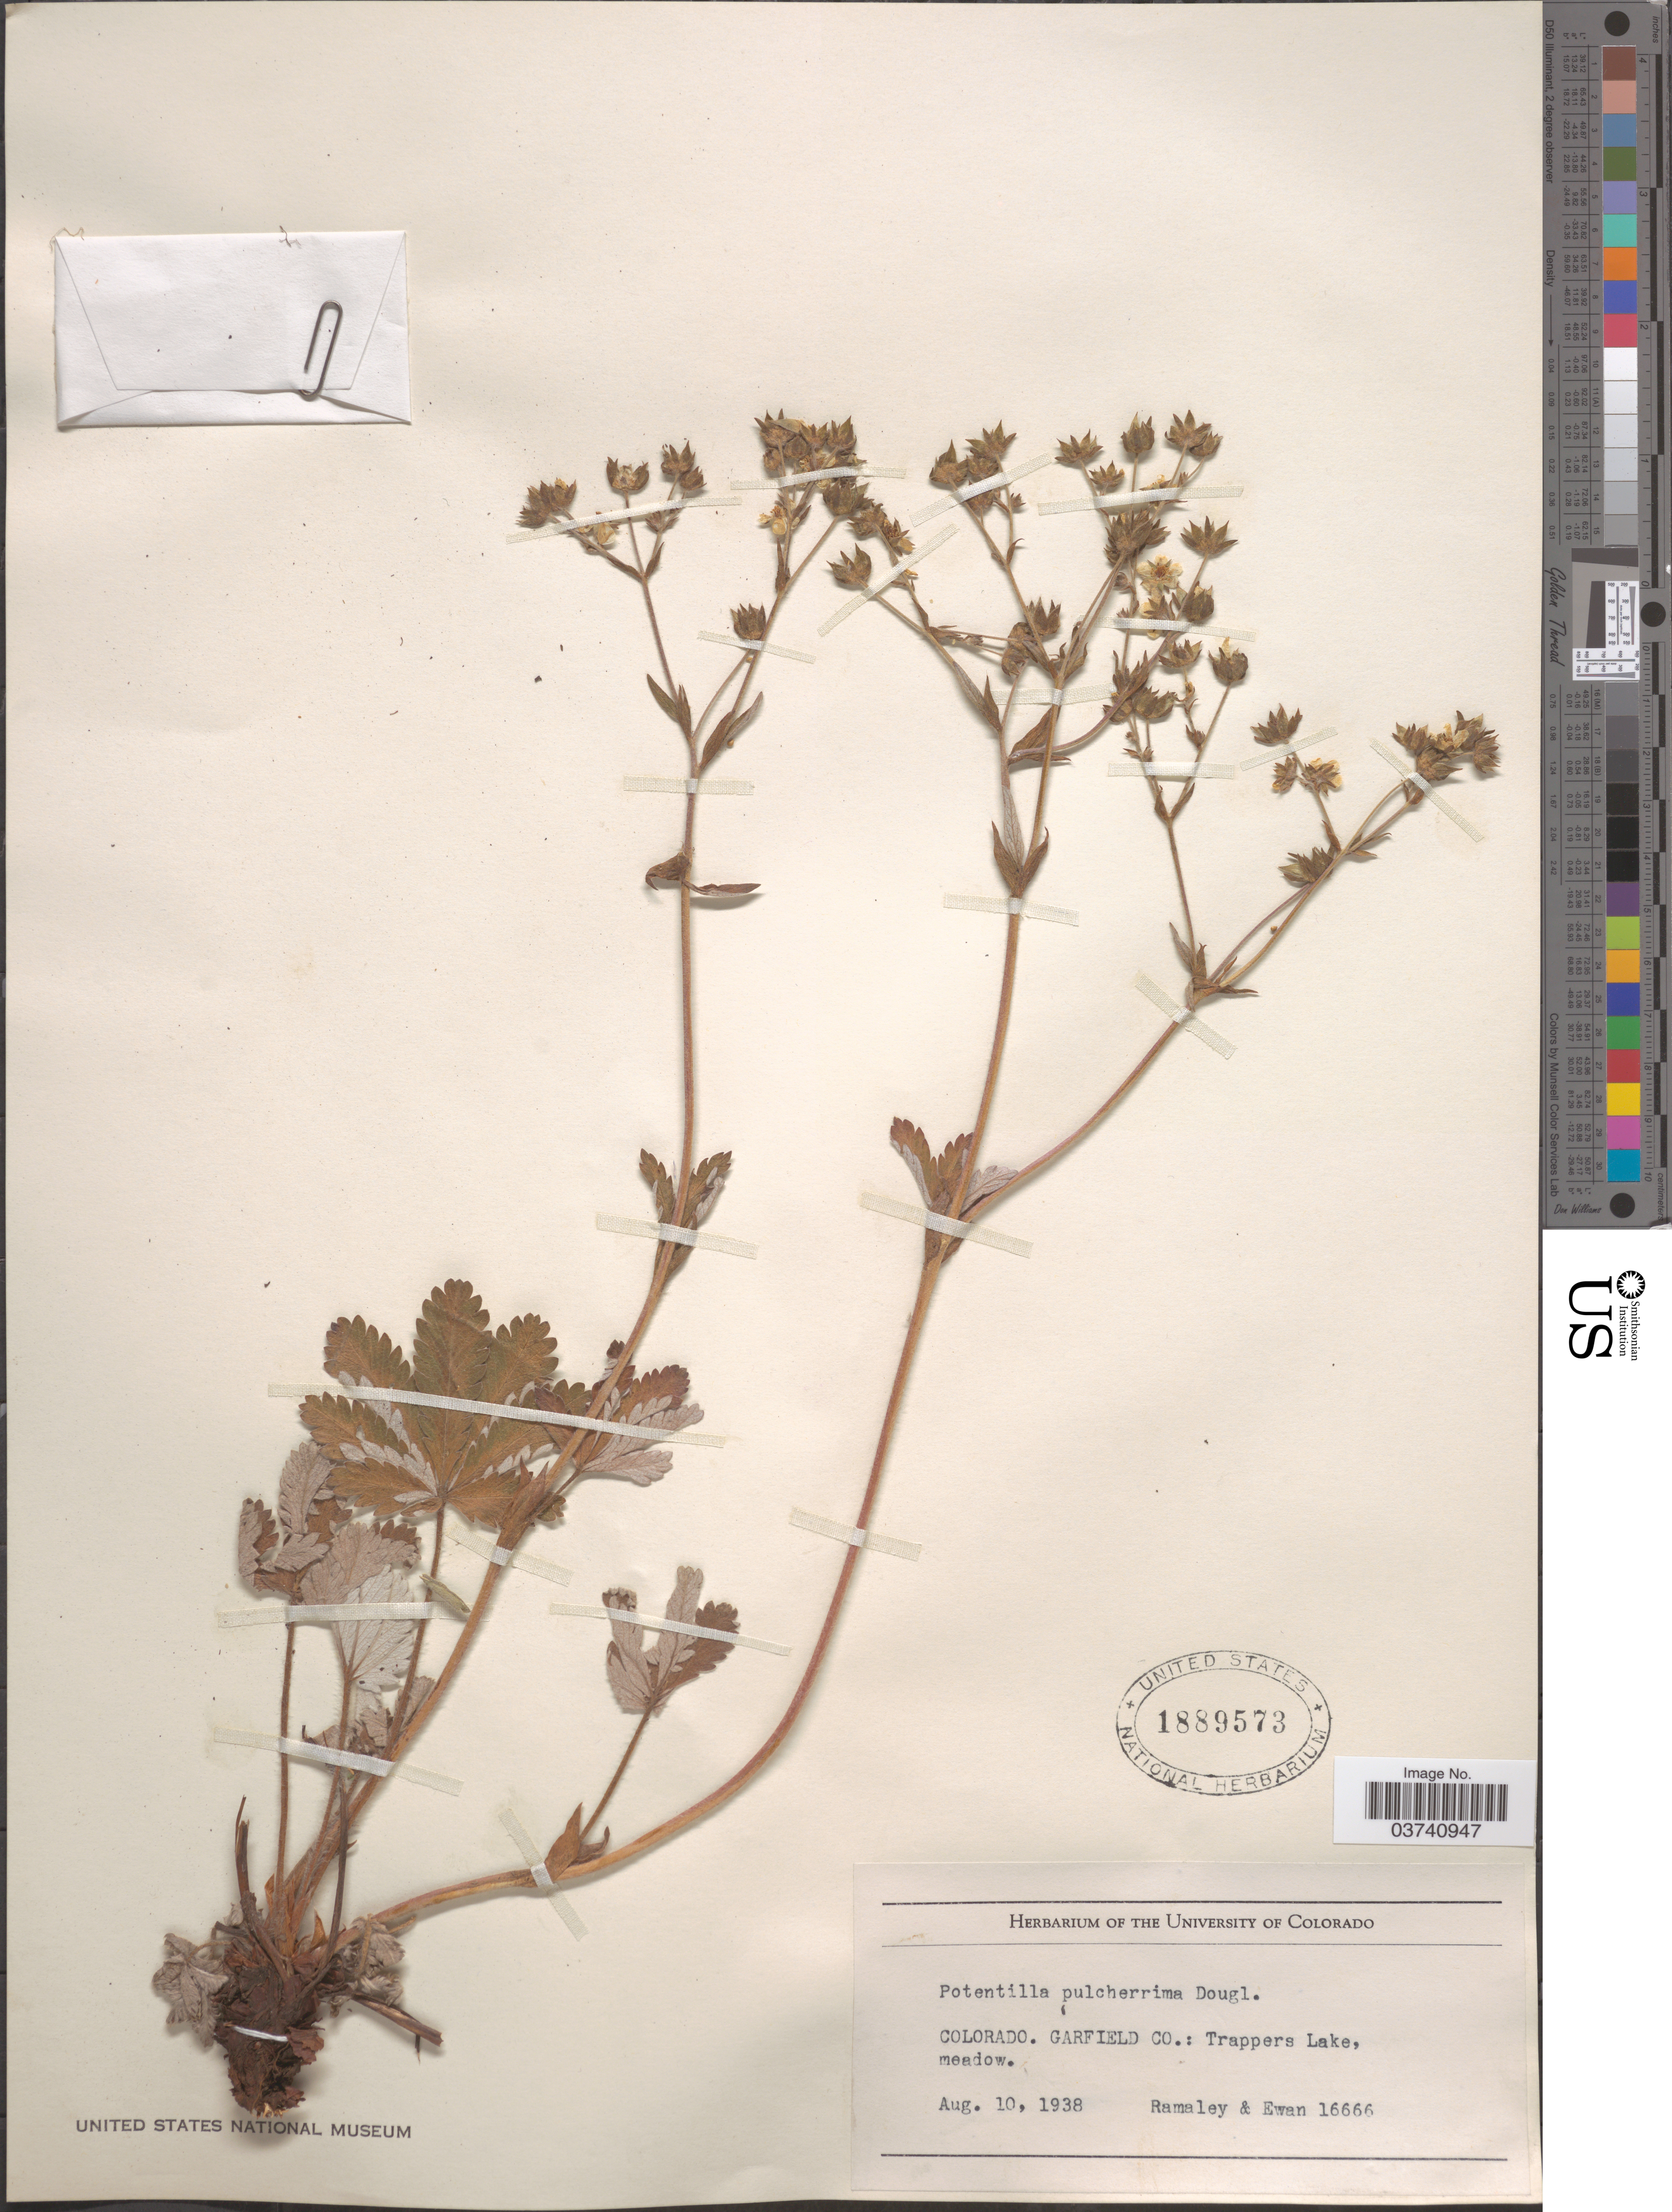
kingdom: Plantae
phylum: Tracheophyta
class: Magnoliopsida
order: Rosales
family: Rosaceae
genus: Potentilla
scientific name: Potentilla pulcherrima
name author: Lehm.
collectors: Ramaley & Ewan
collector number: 16666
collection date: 1938-08-10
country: United States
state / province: Colorado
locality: Garfield Co.: Trappers Lake, meadow.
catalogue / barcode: US 1889573